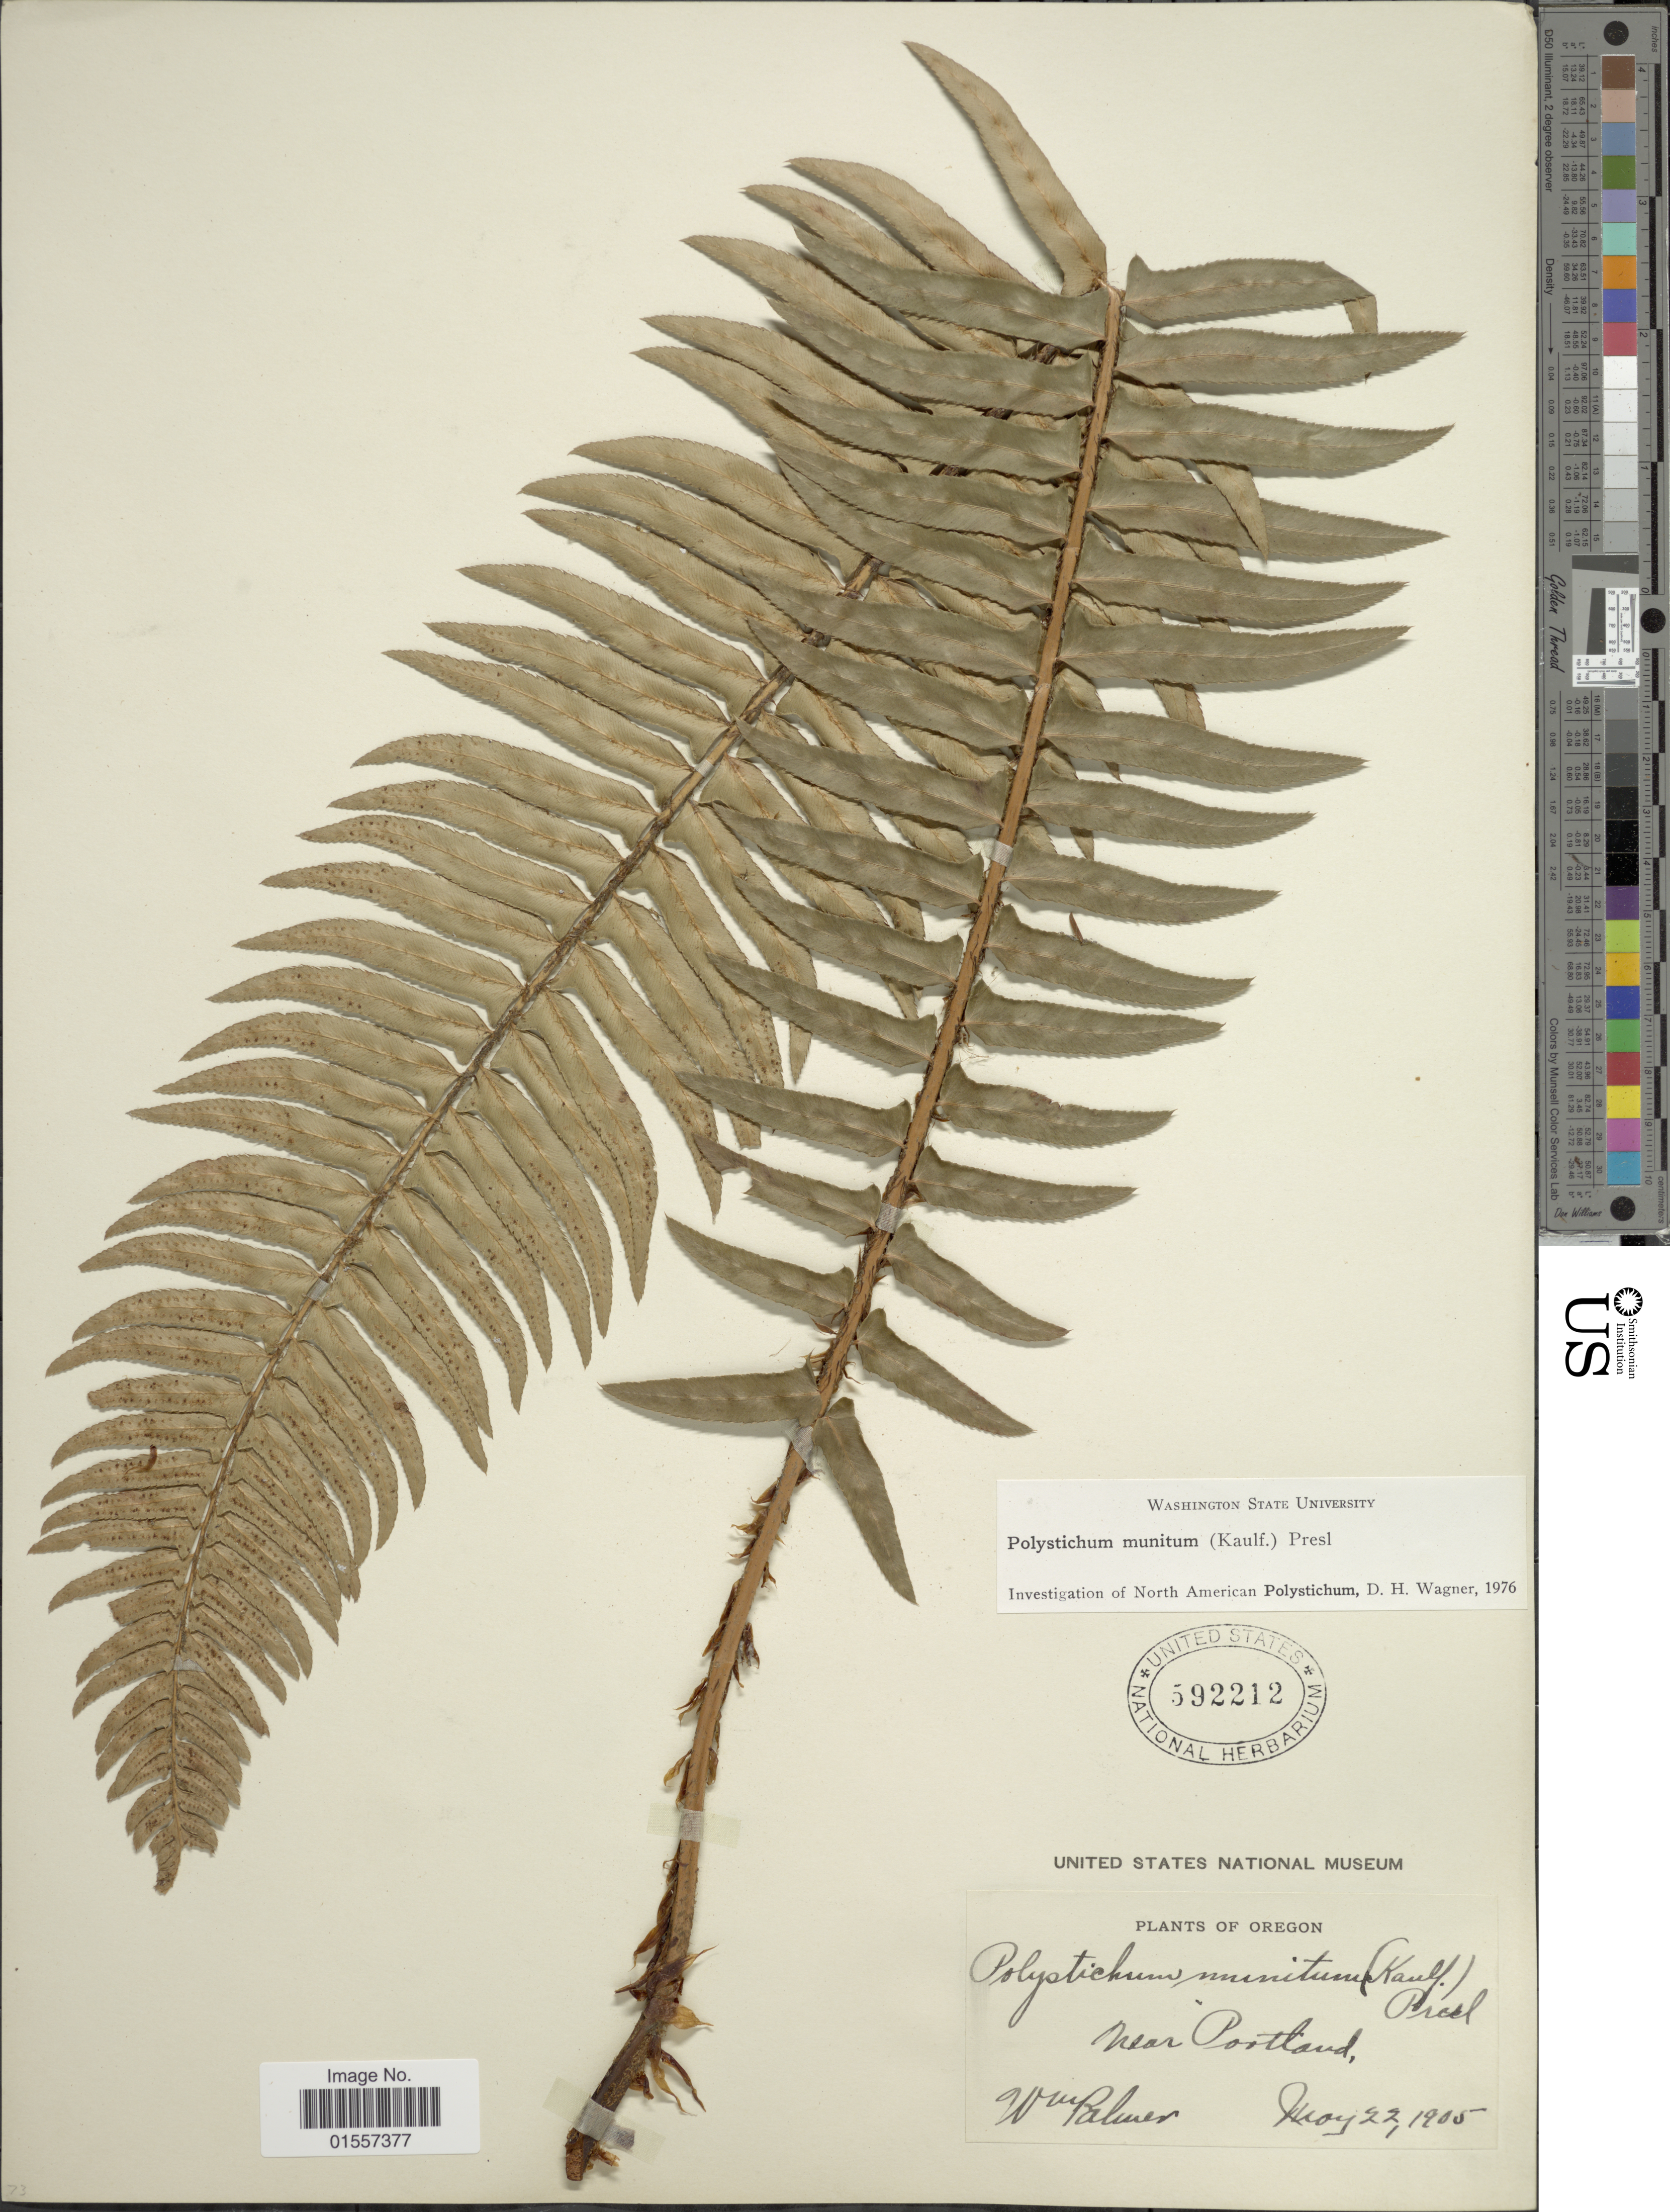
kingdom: Plantae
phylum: Tracheophyta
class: Polypodiopsida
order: Polypodiales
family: Dryopteridaceae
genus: Polystichum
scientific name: Polystichum munitum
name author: (Kaulf.) C. Presl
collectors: W. Palmer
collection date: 1905-05-22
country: United States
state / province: Oregon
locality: Oregon, near Portland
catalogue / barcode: US 592212